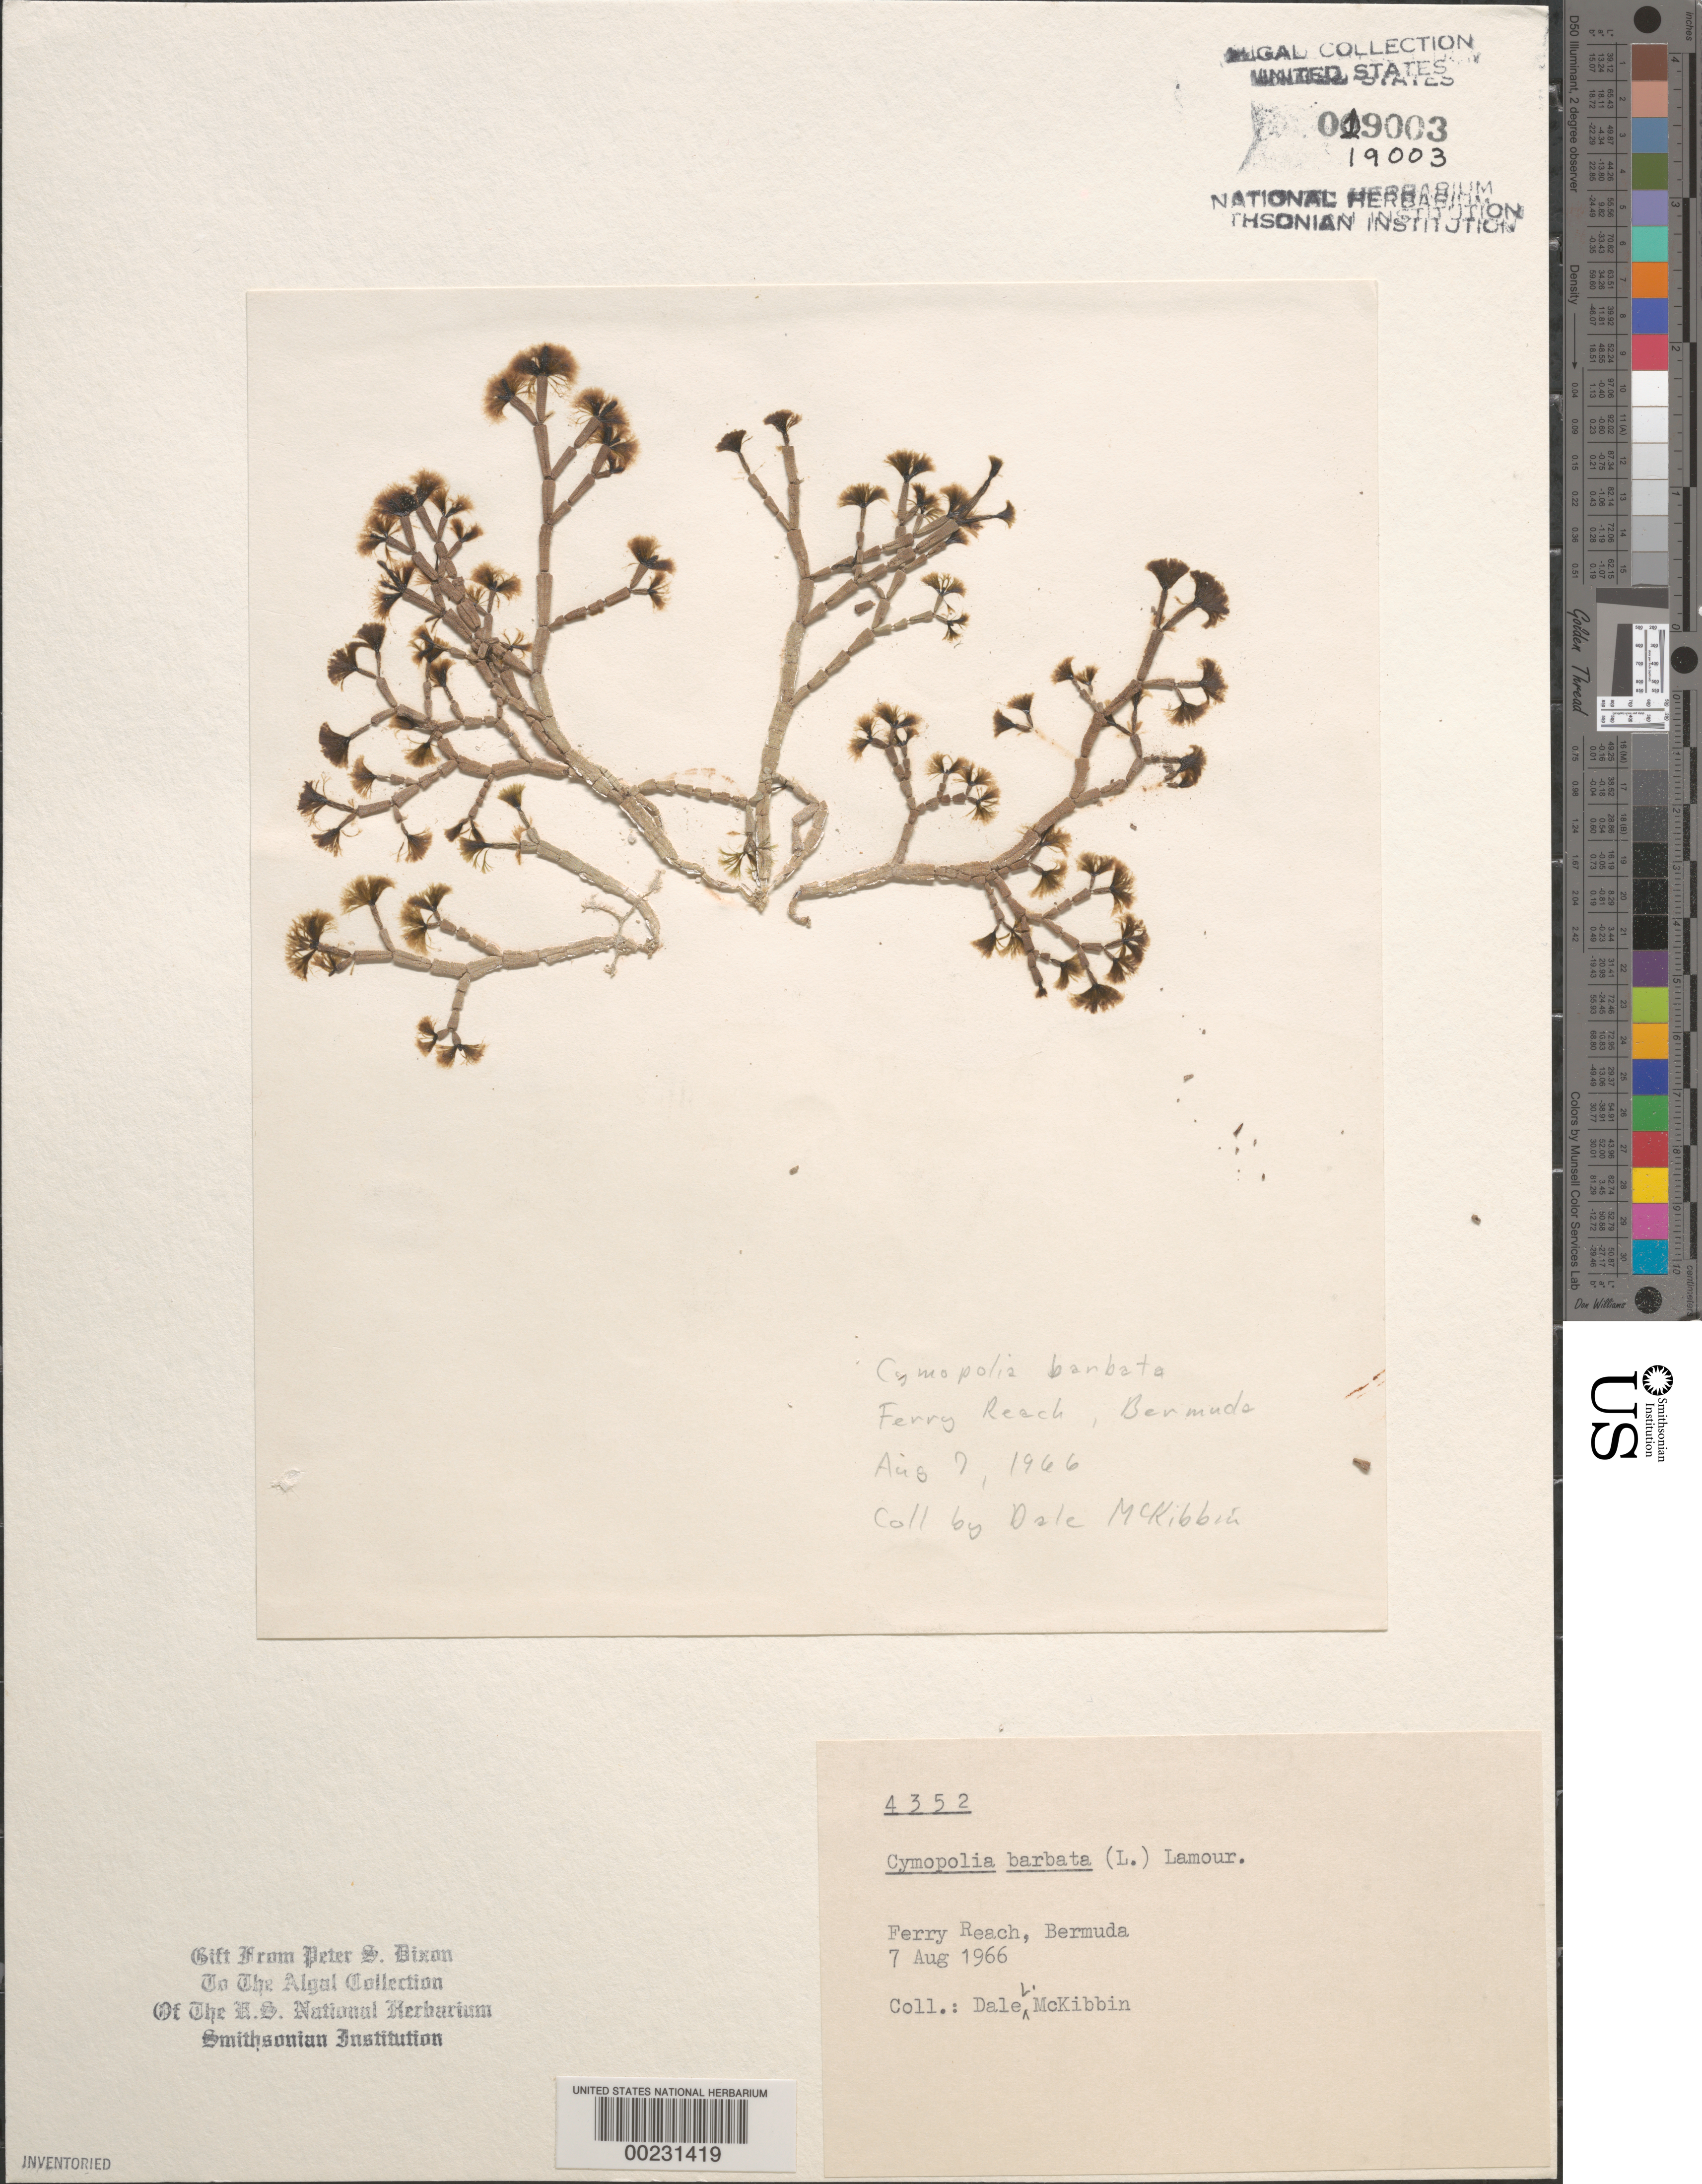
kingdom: Plantae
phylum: Chlorophyta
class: Ulvophyceae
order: Dasycladales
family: Dasycladaceae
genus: Cymopolia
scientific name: Cymopolia barbata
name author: (L.) J.V.Lamouroux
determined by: Dixon, P. S.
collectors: D. Mckibbin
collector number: PSD 4352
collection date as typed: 07 Aug 1966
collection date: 1966-08-07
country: Bermuda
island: Bermuda Island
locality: Ferry Reach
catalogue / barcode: US 19003